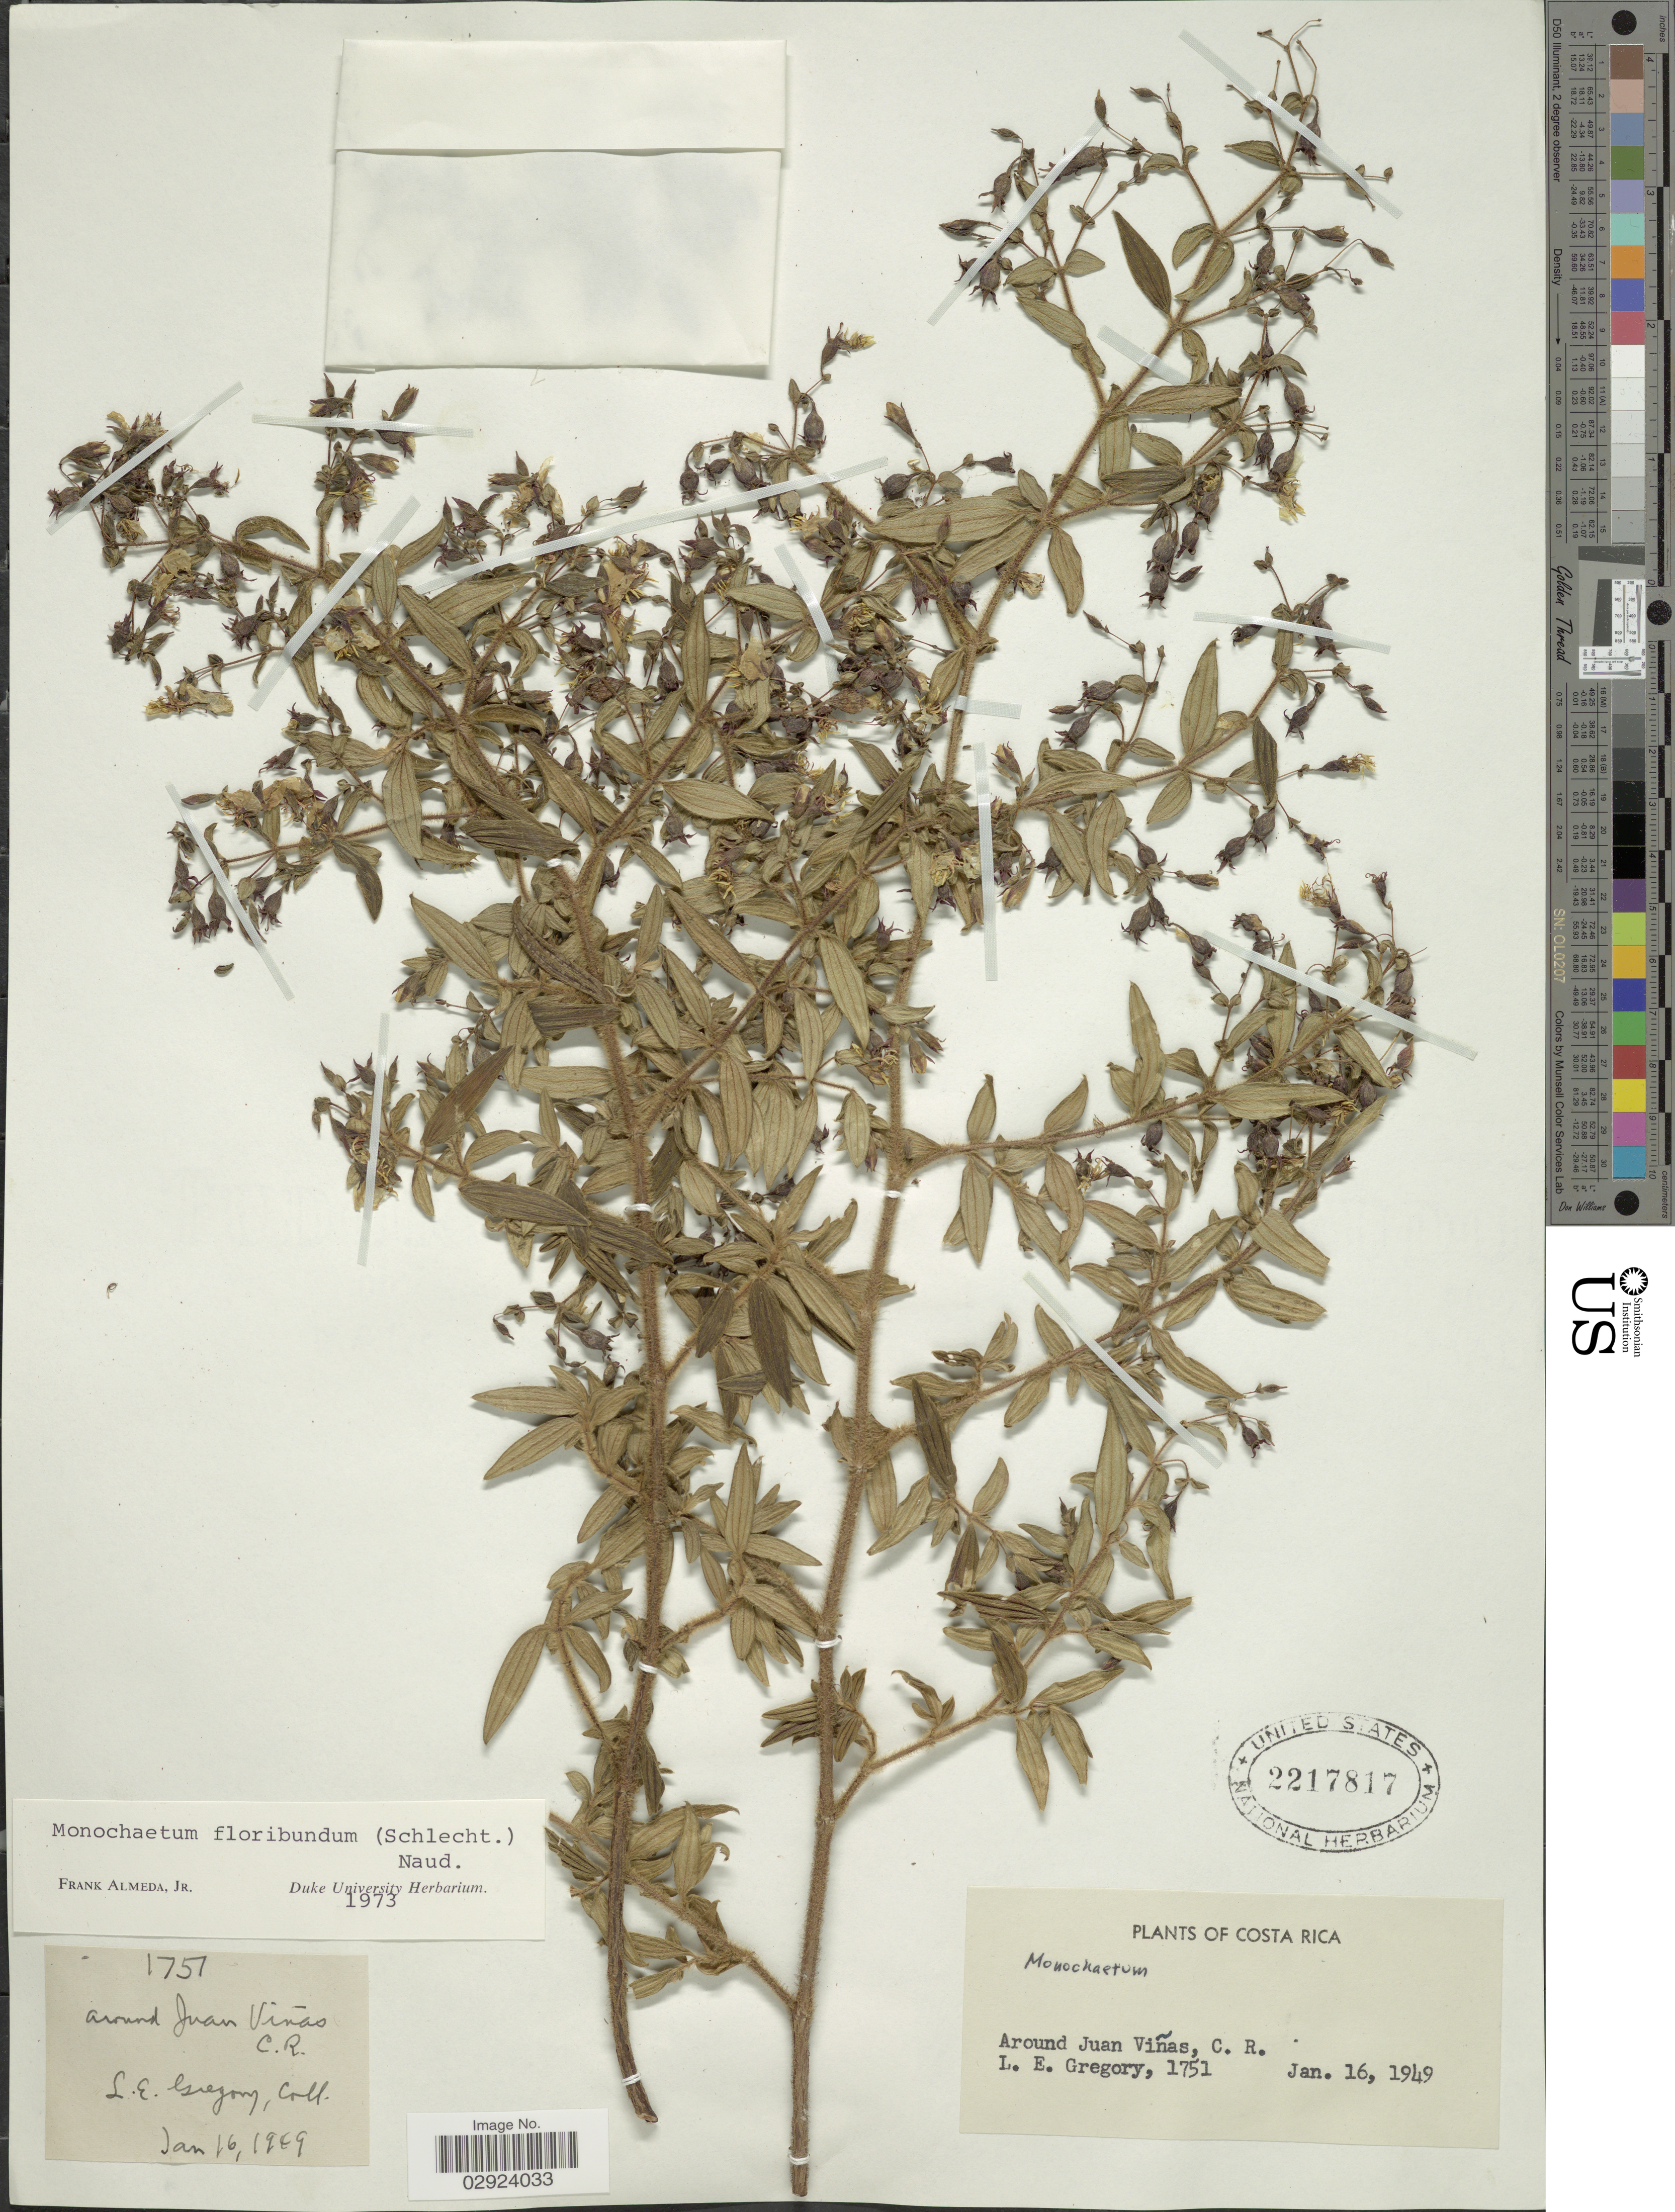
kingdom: Plantae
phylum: Tracheophyta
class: Magnoliopsida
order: Myrtales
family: Melastomataceae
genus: Monochaetum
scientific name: Monochaetum floribundum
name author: (Schltdl.) Naudin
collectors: L. E. Gregory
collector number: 1751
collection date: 1949-01-16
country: Costa Rica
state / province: Cartago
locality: Around Juan Viñas.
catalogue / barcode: US 2217817